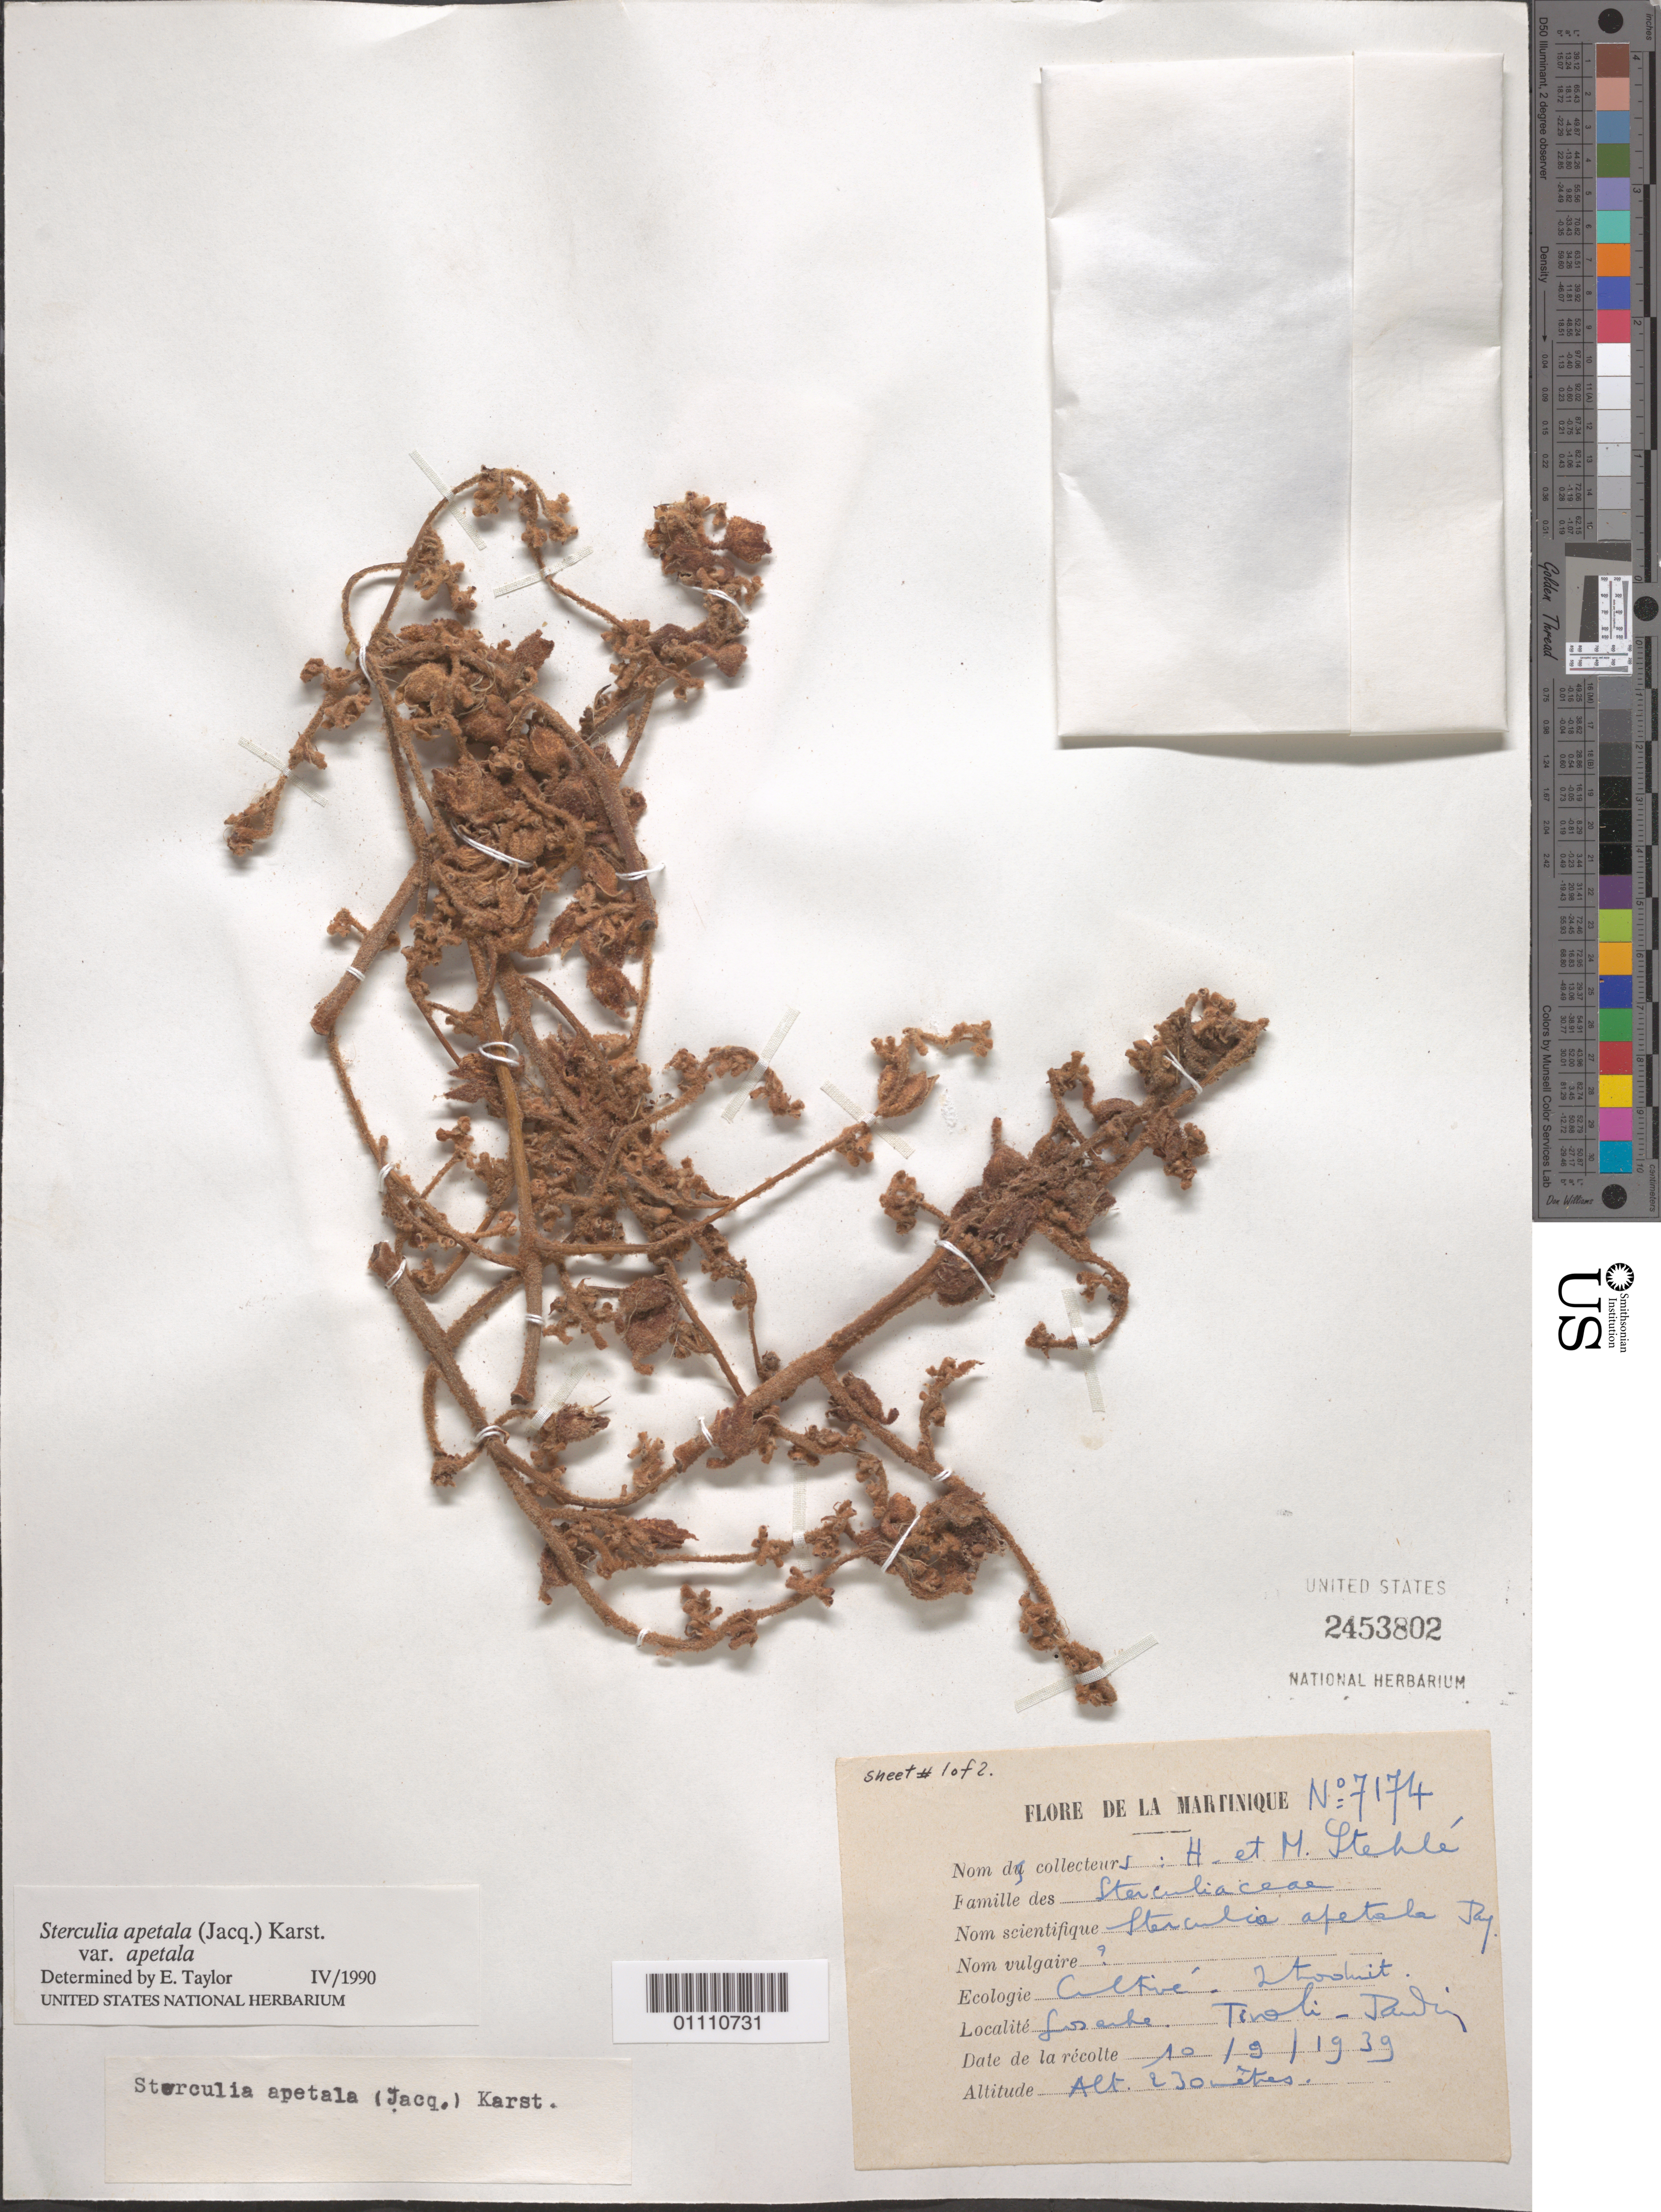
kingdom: Plantae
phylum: Tracheophyta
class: Magnoliopsida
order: Malvales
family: Malvaceae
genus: Sterculia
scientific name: Sterculia apetala var. apetala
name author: (Jacq.) H. Karst.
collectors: H. Stehlé & M. Stehlé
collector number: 7174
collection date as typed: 10 Sep 1939 or 09 Oct 1939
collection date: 1939-09-10 or 1939-10-09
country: Martinique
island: Martinique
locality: Tivoli, Jardin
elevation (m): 230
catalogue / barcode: US 2453802